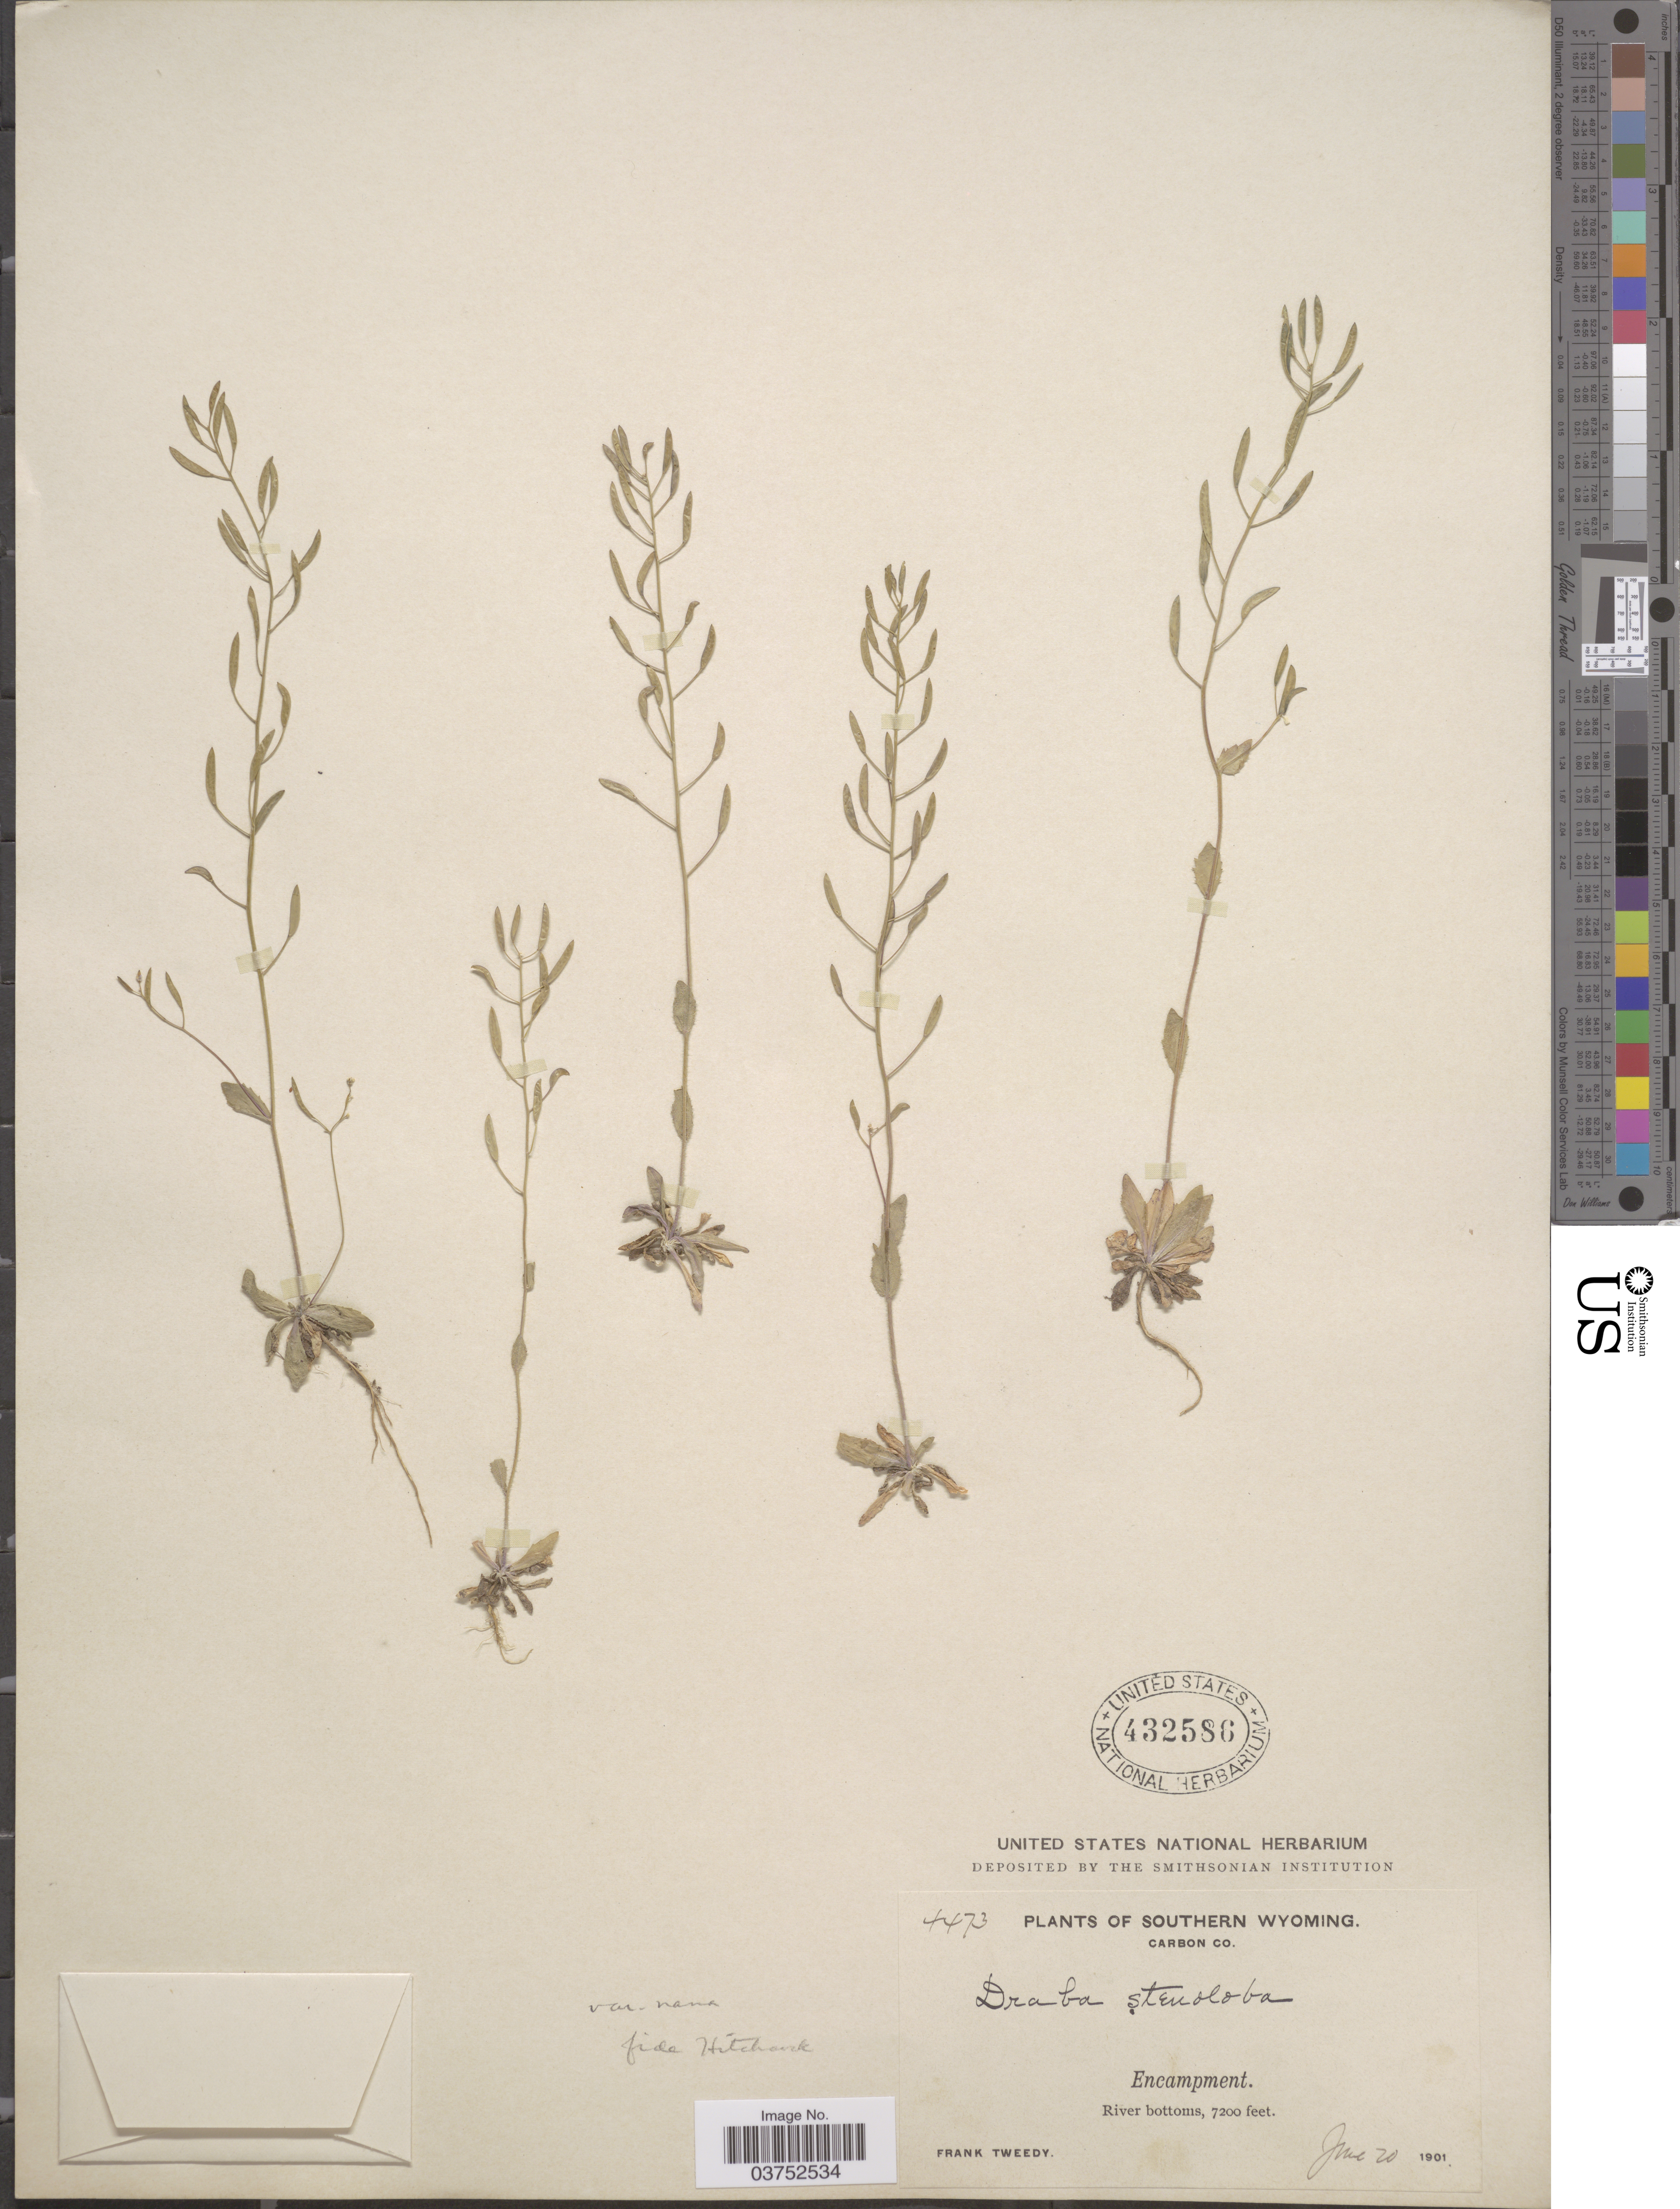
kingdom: Plantae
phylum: Tracheophyta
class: Magnoliopsida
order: Brassicales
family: Brassicaceae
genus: Draba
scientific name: Draba stenoloba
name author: Ledeb.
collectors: F. Tweedy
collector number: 4473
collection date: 1901-06-20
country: United States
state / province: Wyoming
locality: Southern Wyoming. Carbon Co. Encampment. River bottoms.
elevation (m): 2195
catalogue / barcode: US 432586